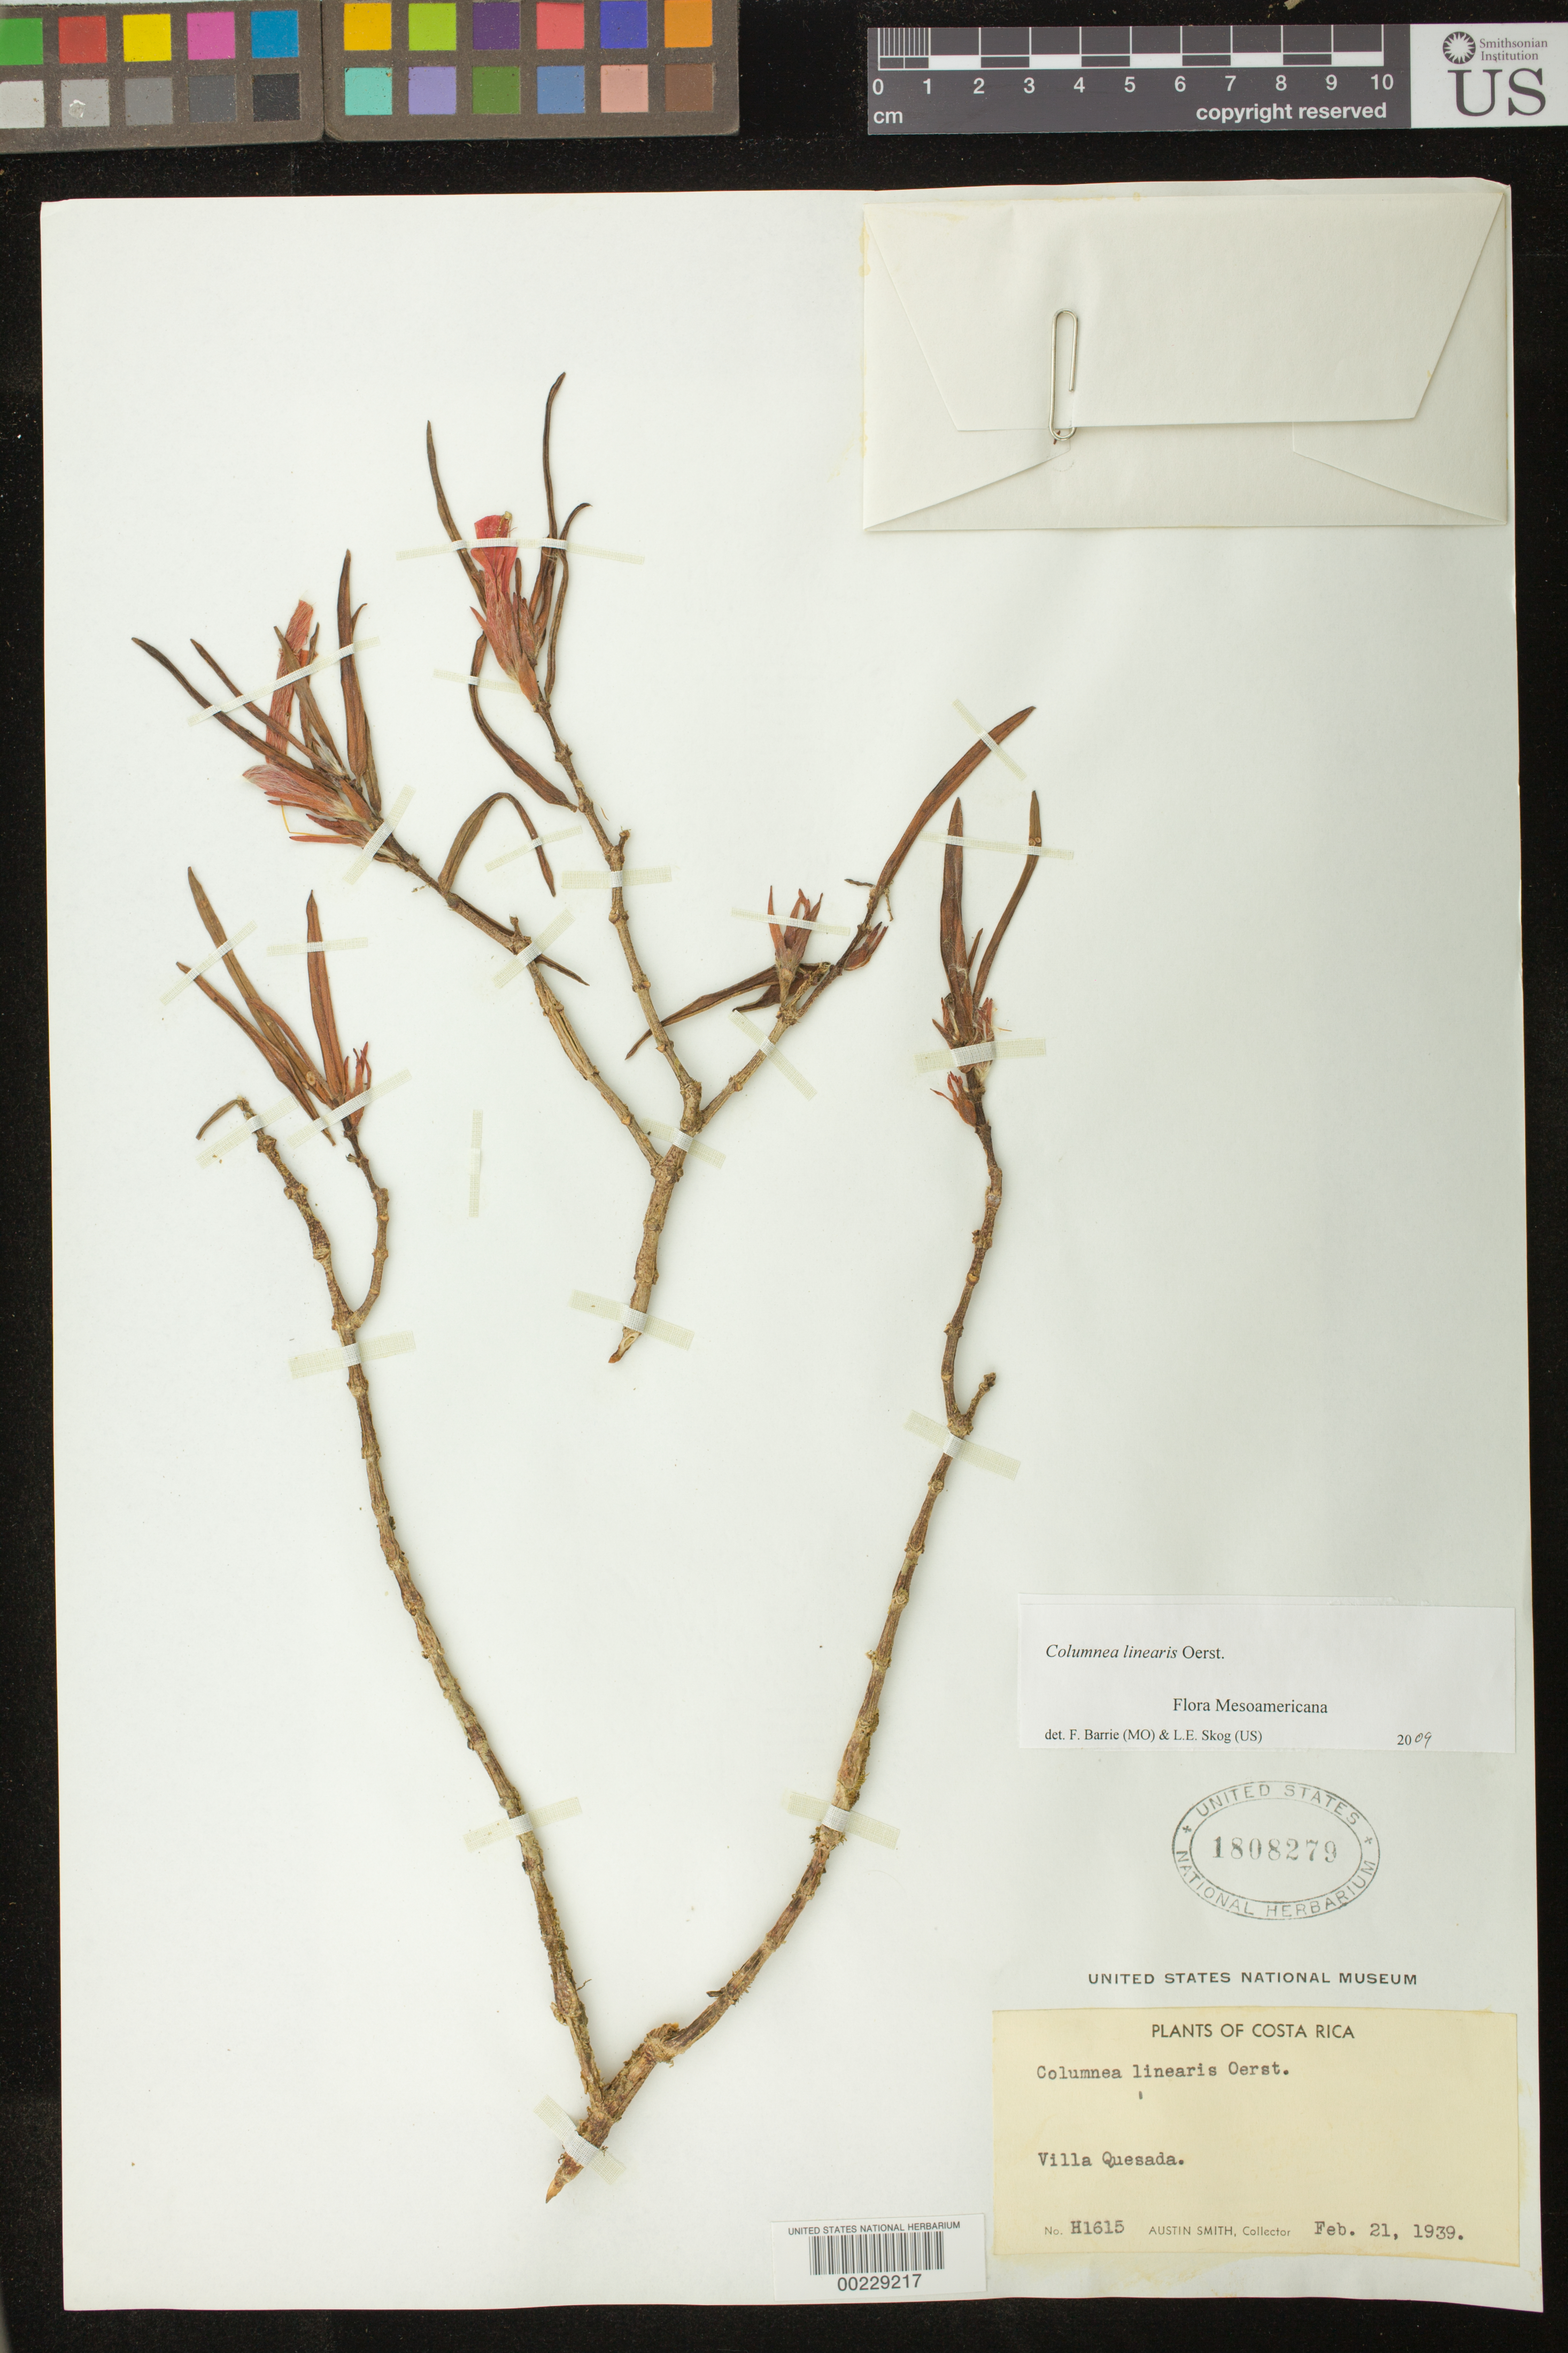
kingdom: Plantae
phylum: Tracheophyta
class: Magnoliopsida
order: Lamiales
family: Gesneriaceae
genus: Columnea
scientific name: Columnea linearis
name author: Oerst.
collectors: Aust P. Smith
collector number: H 1615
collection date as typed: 21 Feb 1939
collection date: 1939-02-21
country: Costa Rica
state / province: Alajuela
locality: Canton San Carlos, Villa Quesada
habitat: Rain forest, Caribb watershed, edge forest, slight shade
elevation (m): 825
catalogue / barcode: US 1808279